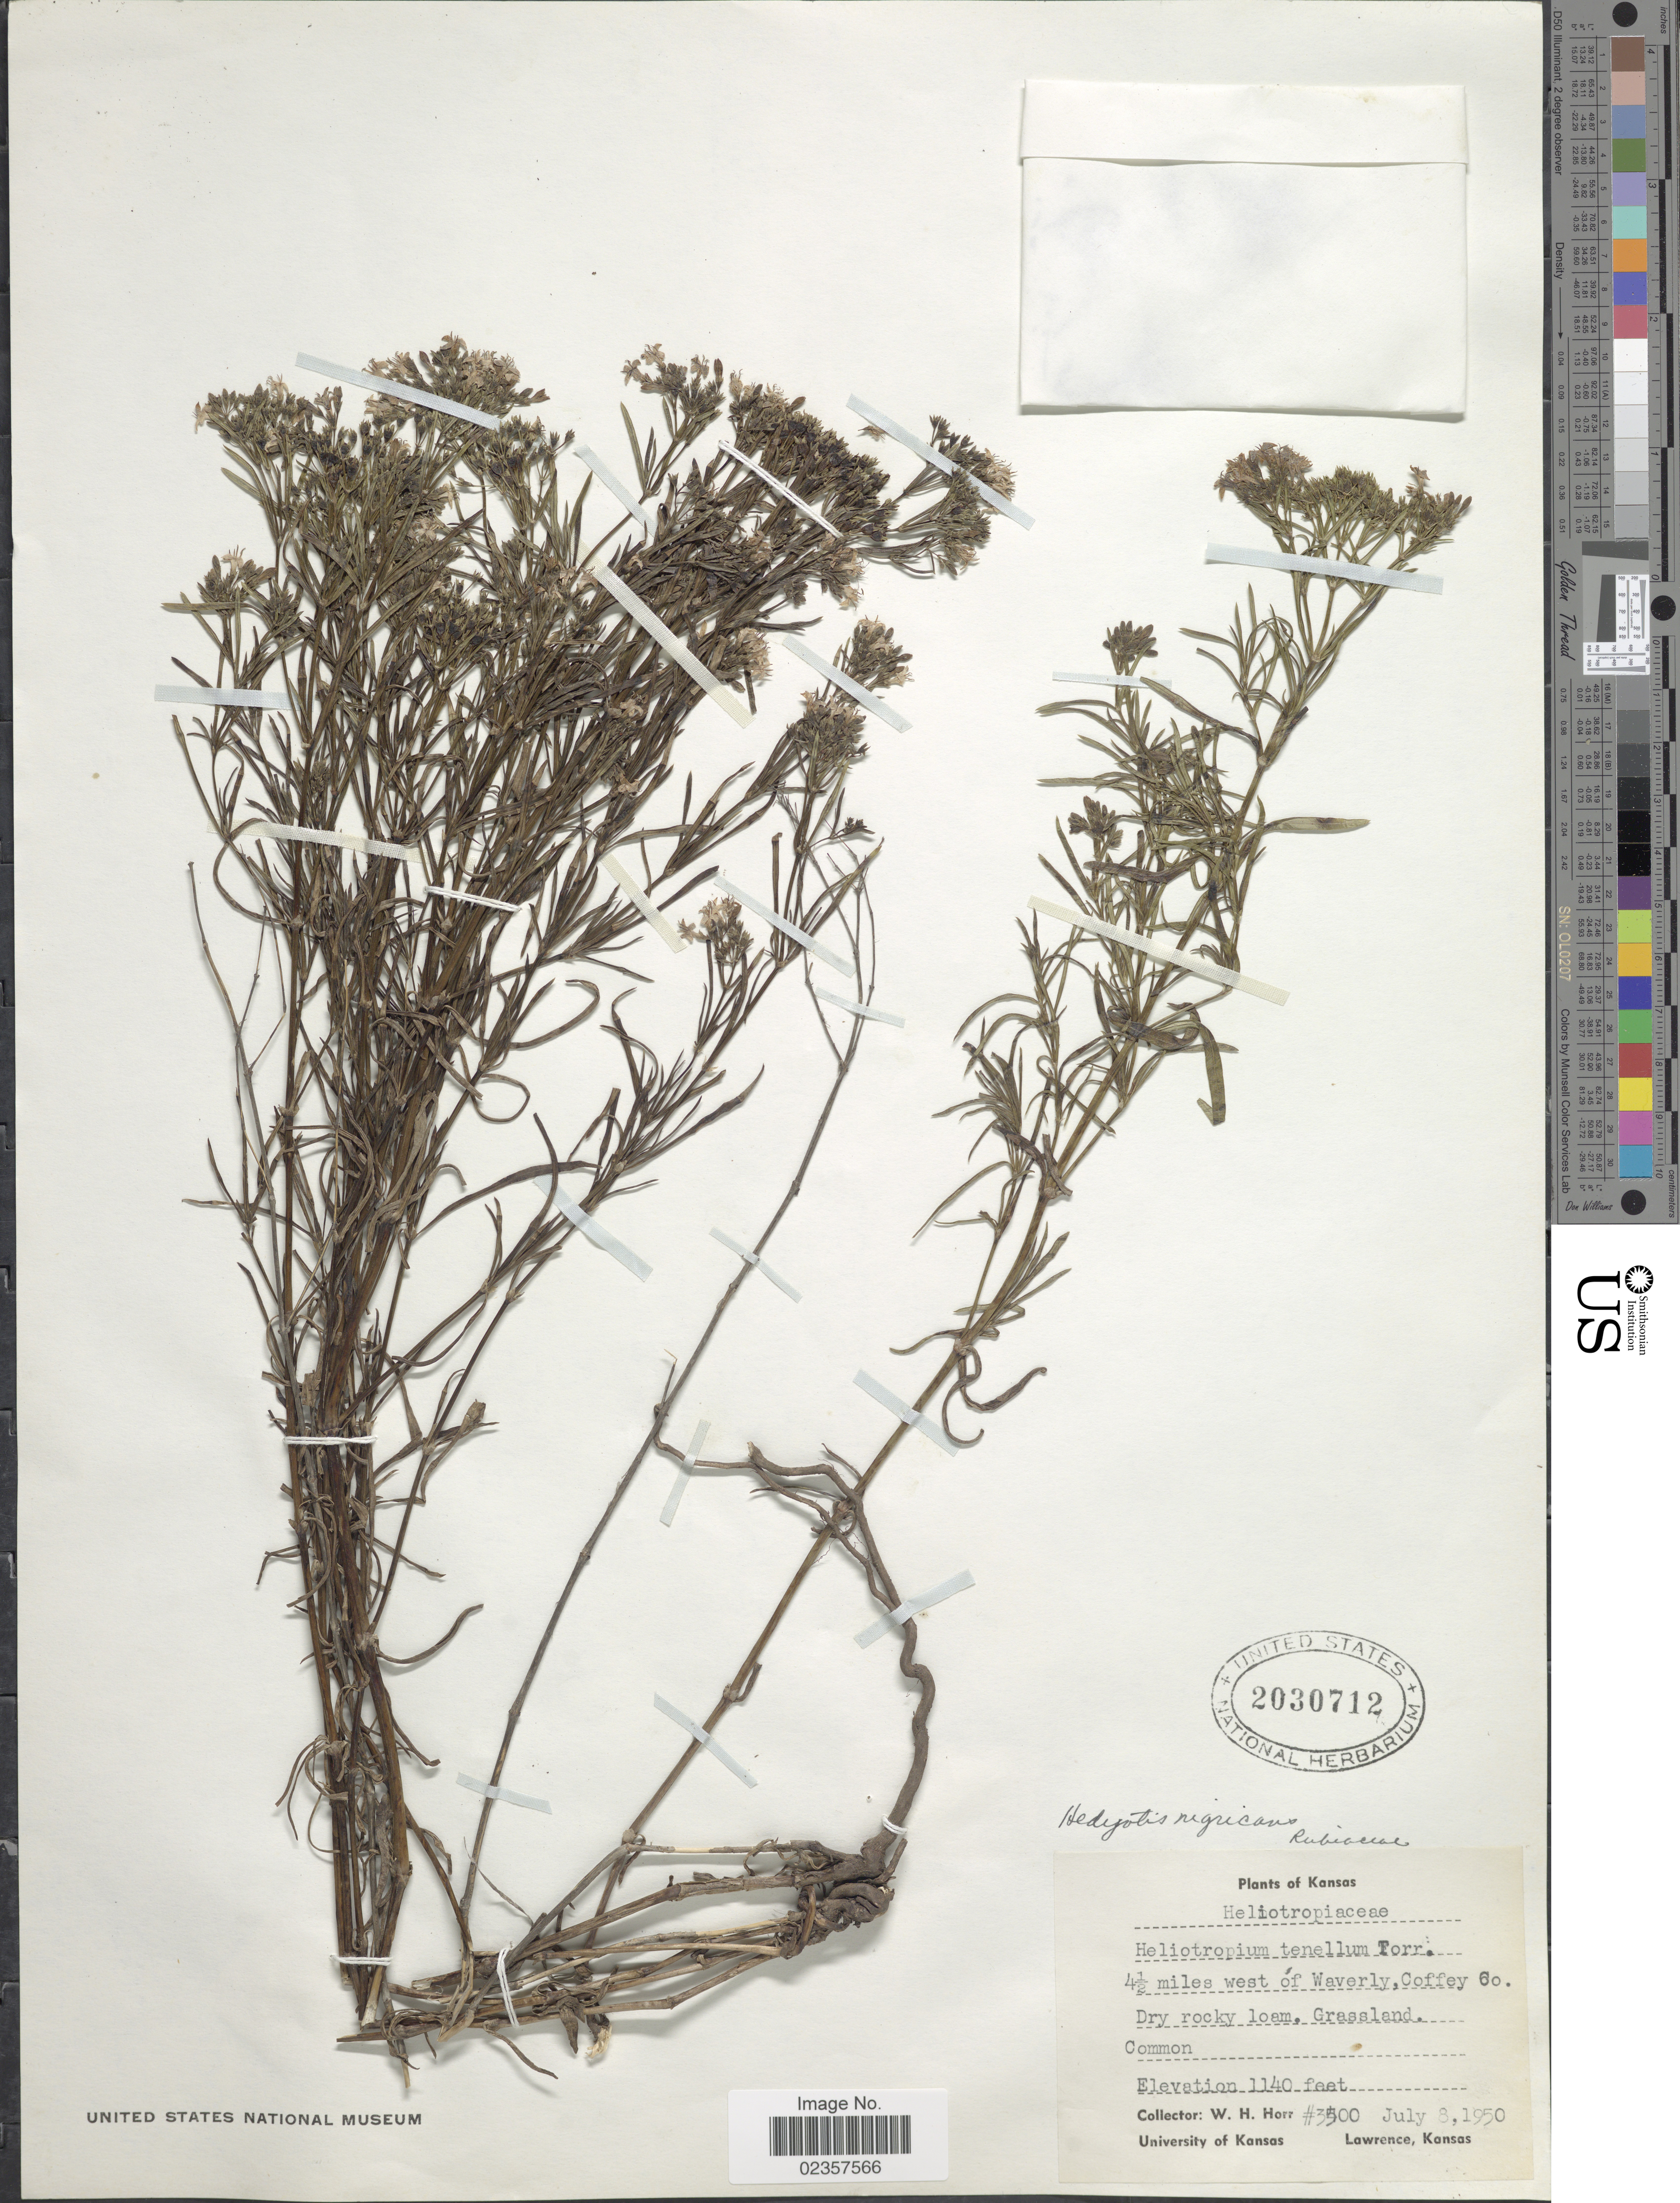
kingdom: Plantae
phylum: Tracheophyta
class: Magnoliopsida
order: Gentianales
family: Rubiaceae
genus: Houstonia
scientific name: Houstonia nigricans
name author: (Lam.) Fernald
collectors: W. H. Horr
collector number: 3500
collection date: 1950-07-08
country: United States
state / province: Kansas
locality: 4½ miles west of Waverly, Coffey Co.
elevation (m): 347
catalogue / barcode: US 2030712